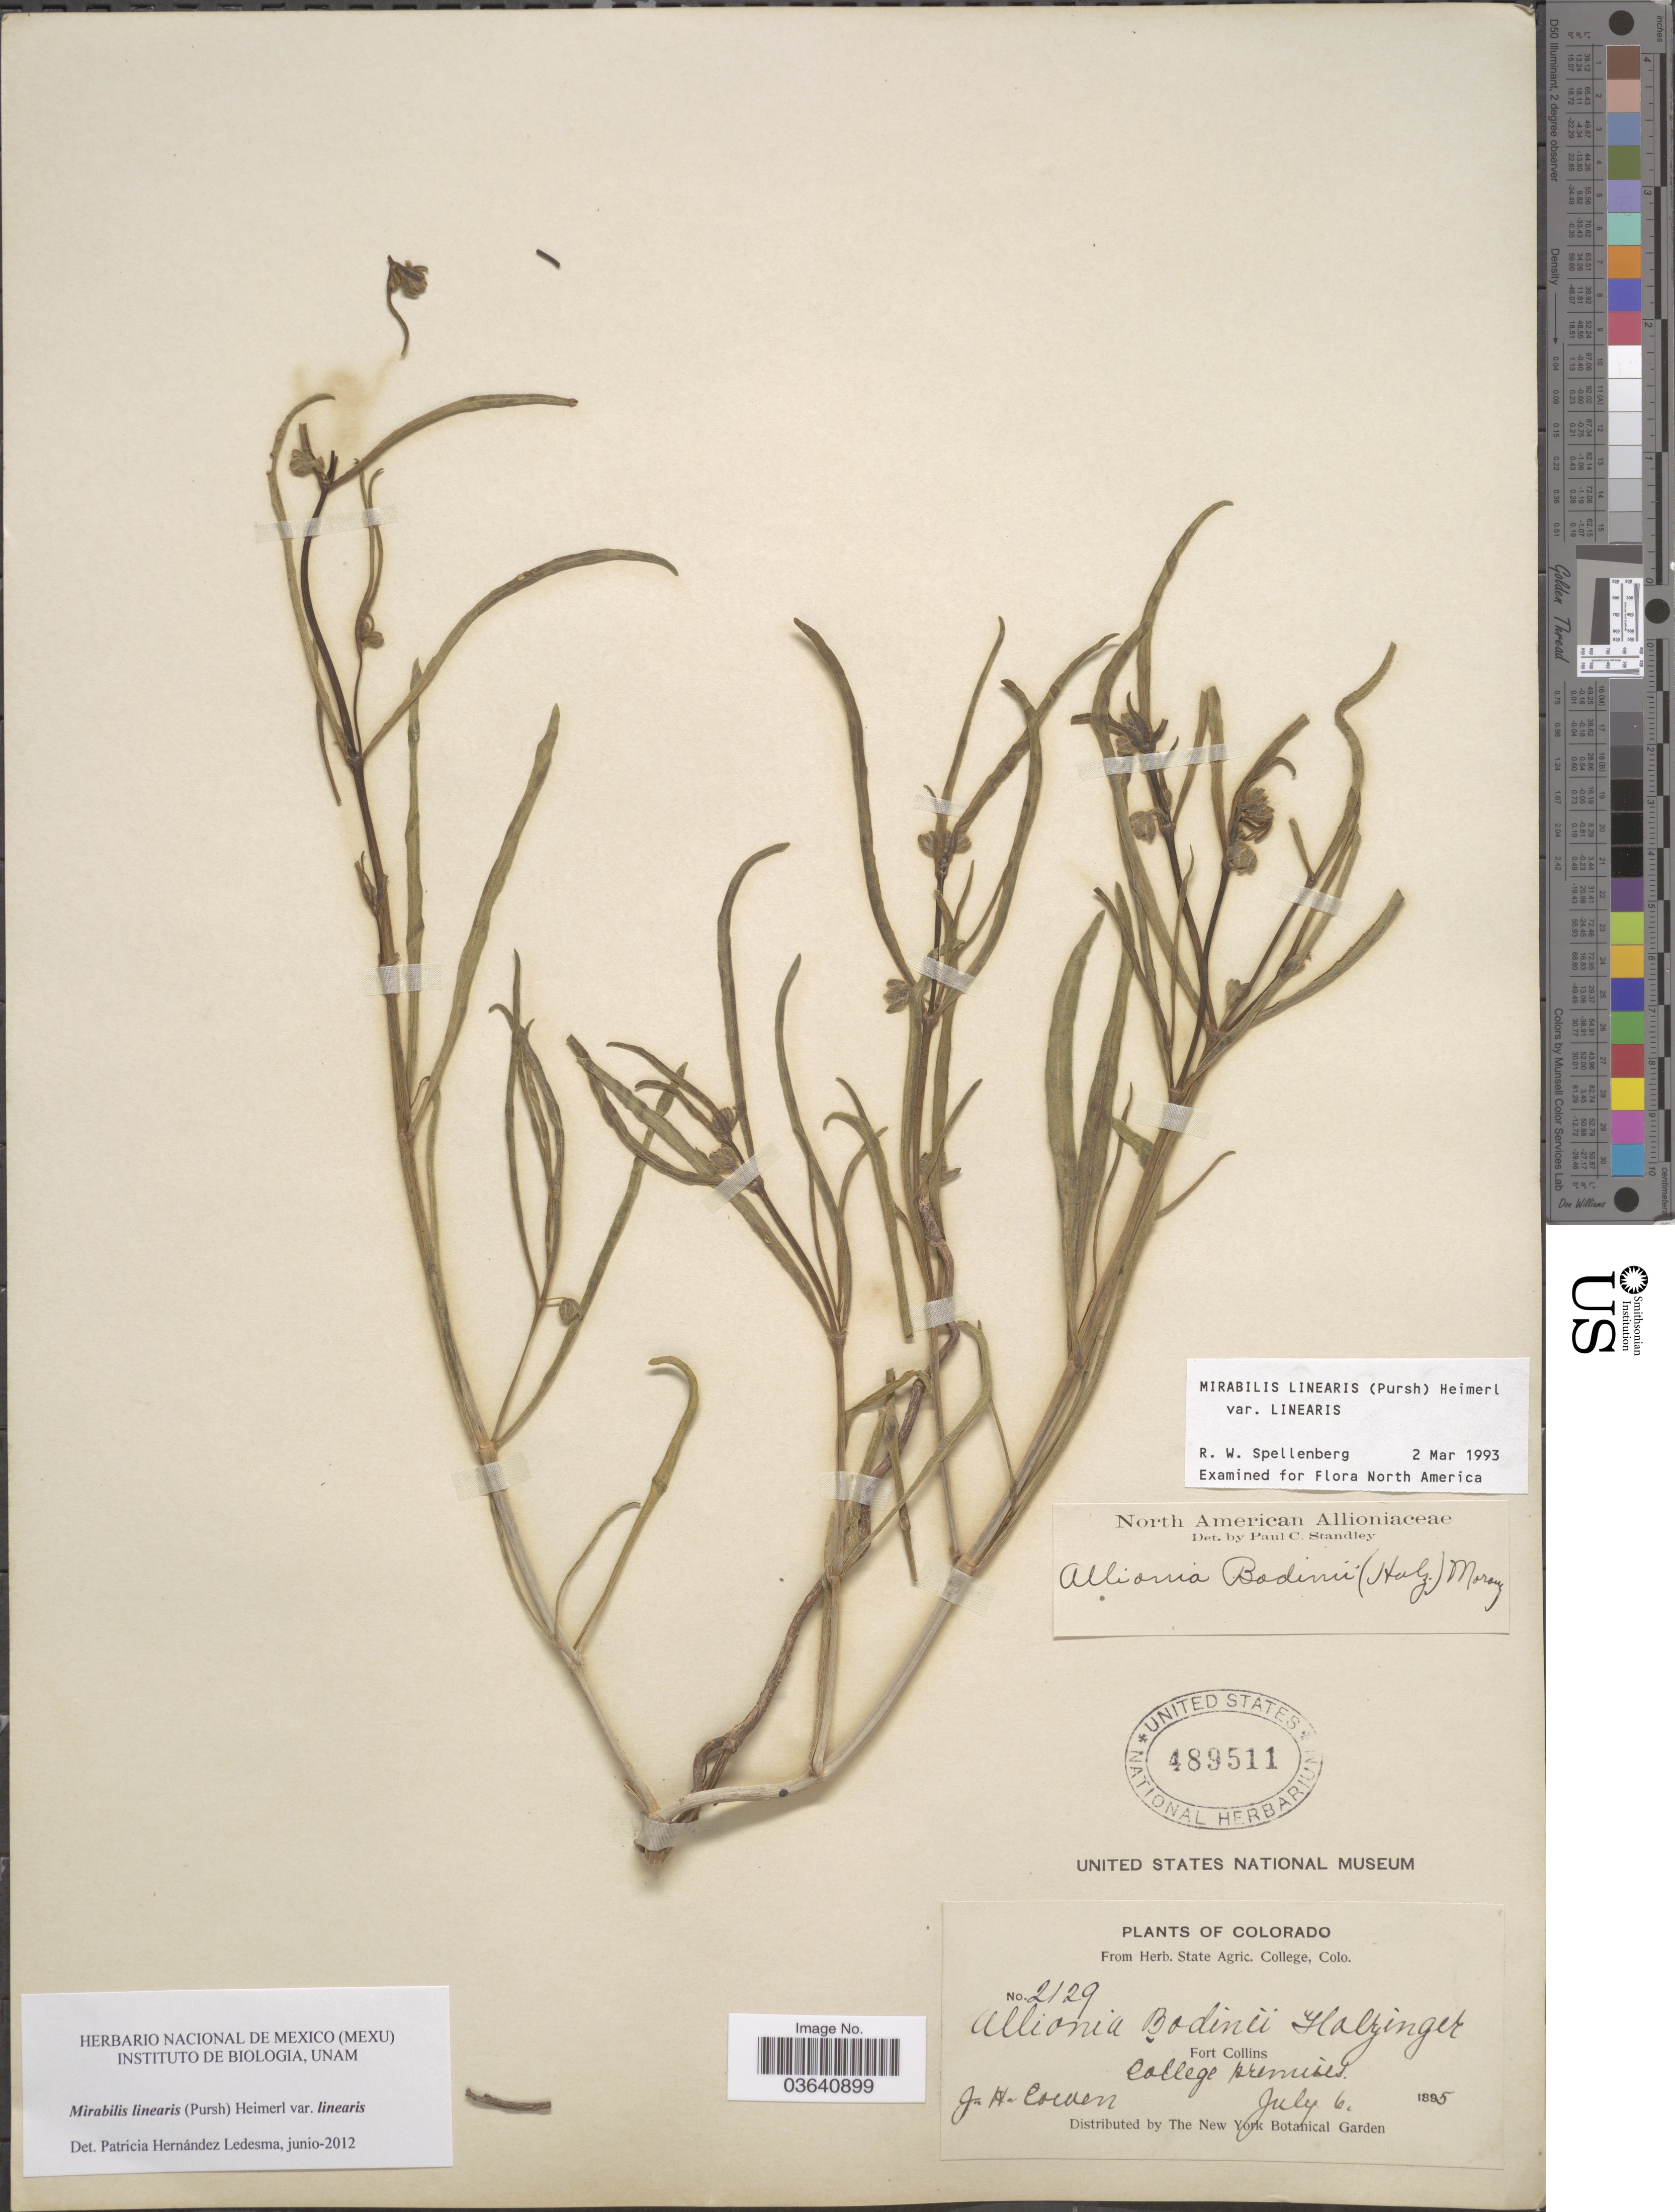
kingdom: Plantae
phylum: Tracheophyta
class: Magnoliopsida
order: Caryophyllales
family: Nyctaginaceae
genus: Mirabilis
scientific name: Mirabilis linearis var. linearis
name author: (Pursh) Heimerl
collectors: J. H. Cowen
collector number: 2129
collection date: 1895-07-06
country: United States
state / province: Colorado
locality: Fort Collins, College premises.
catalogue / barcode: US 489511